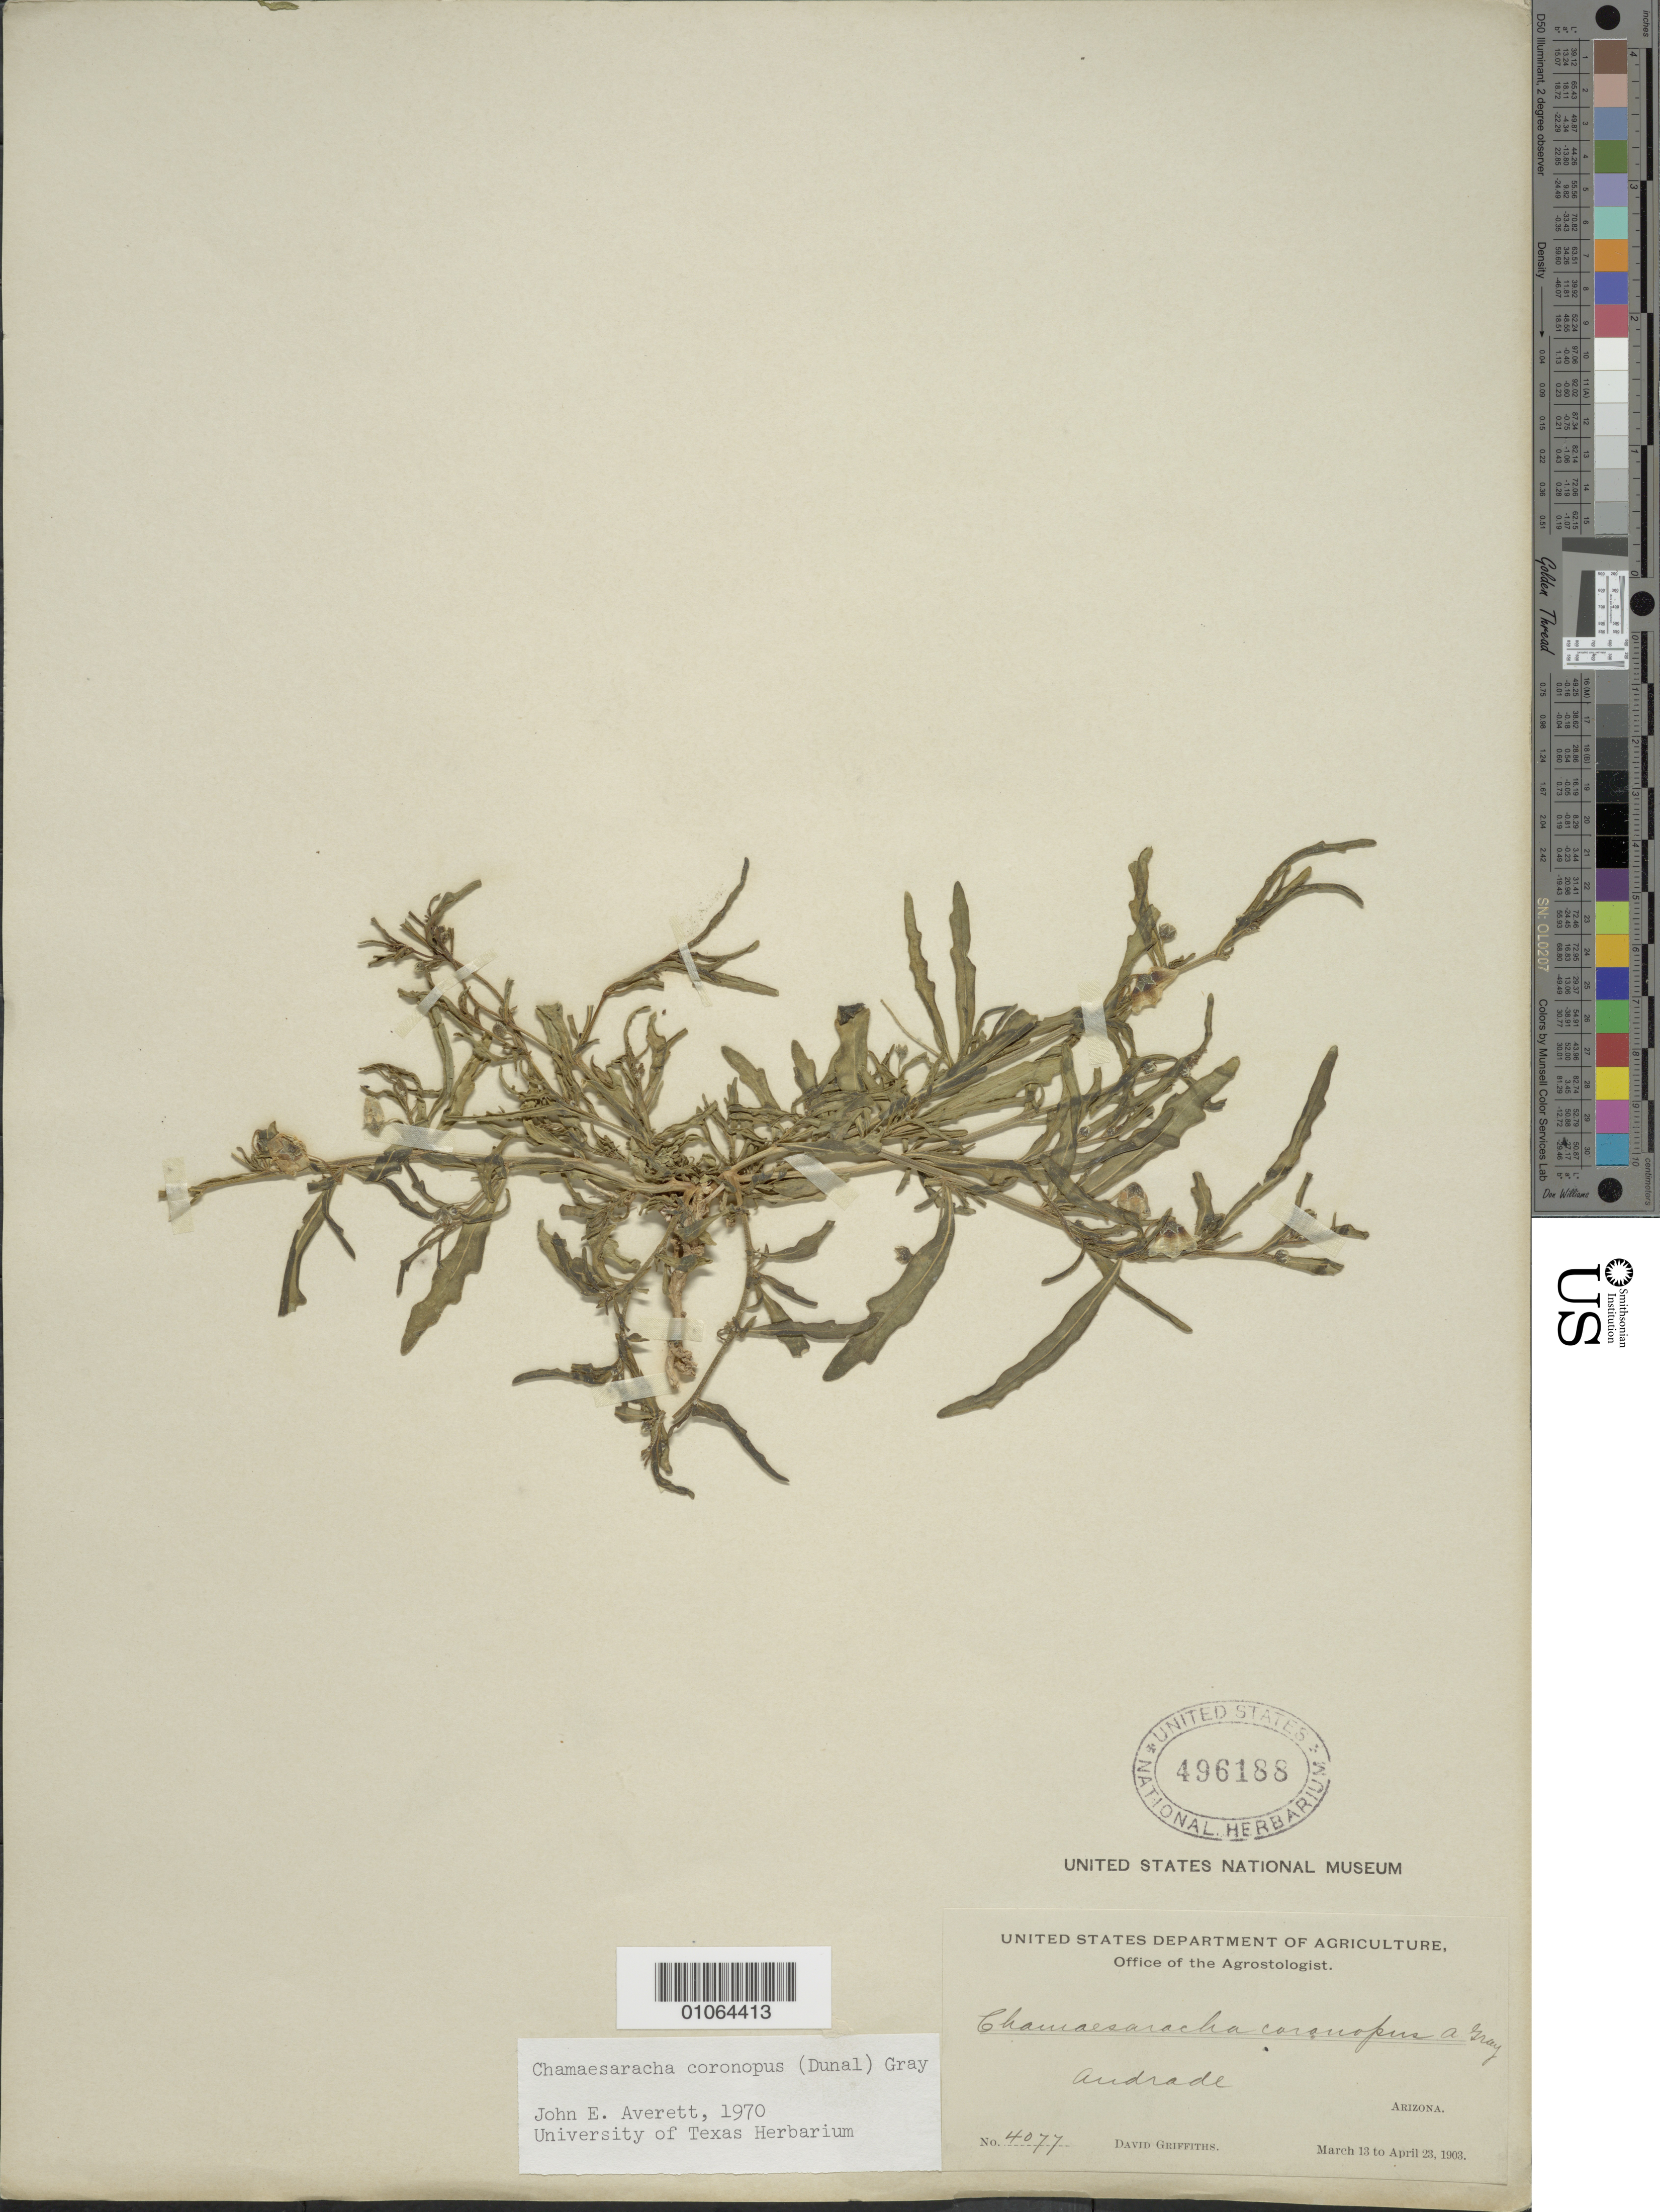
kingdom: Plantae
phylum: Tracheophyta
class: Magnoliopsida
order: Solanales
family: Solanaceae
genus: Chamaesaracha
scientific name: Chamaesaracha coronopus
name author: (Dunal) A. Gray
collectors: D. Griffiths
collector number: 4077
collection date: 1903-03-13/1903-04-23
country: United States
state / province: Arizona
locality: Andrade.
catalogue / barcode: US 496188